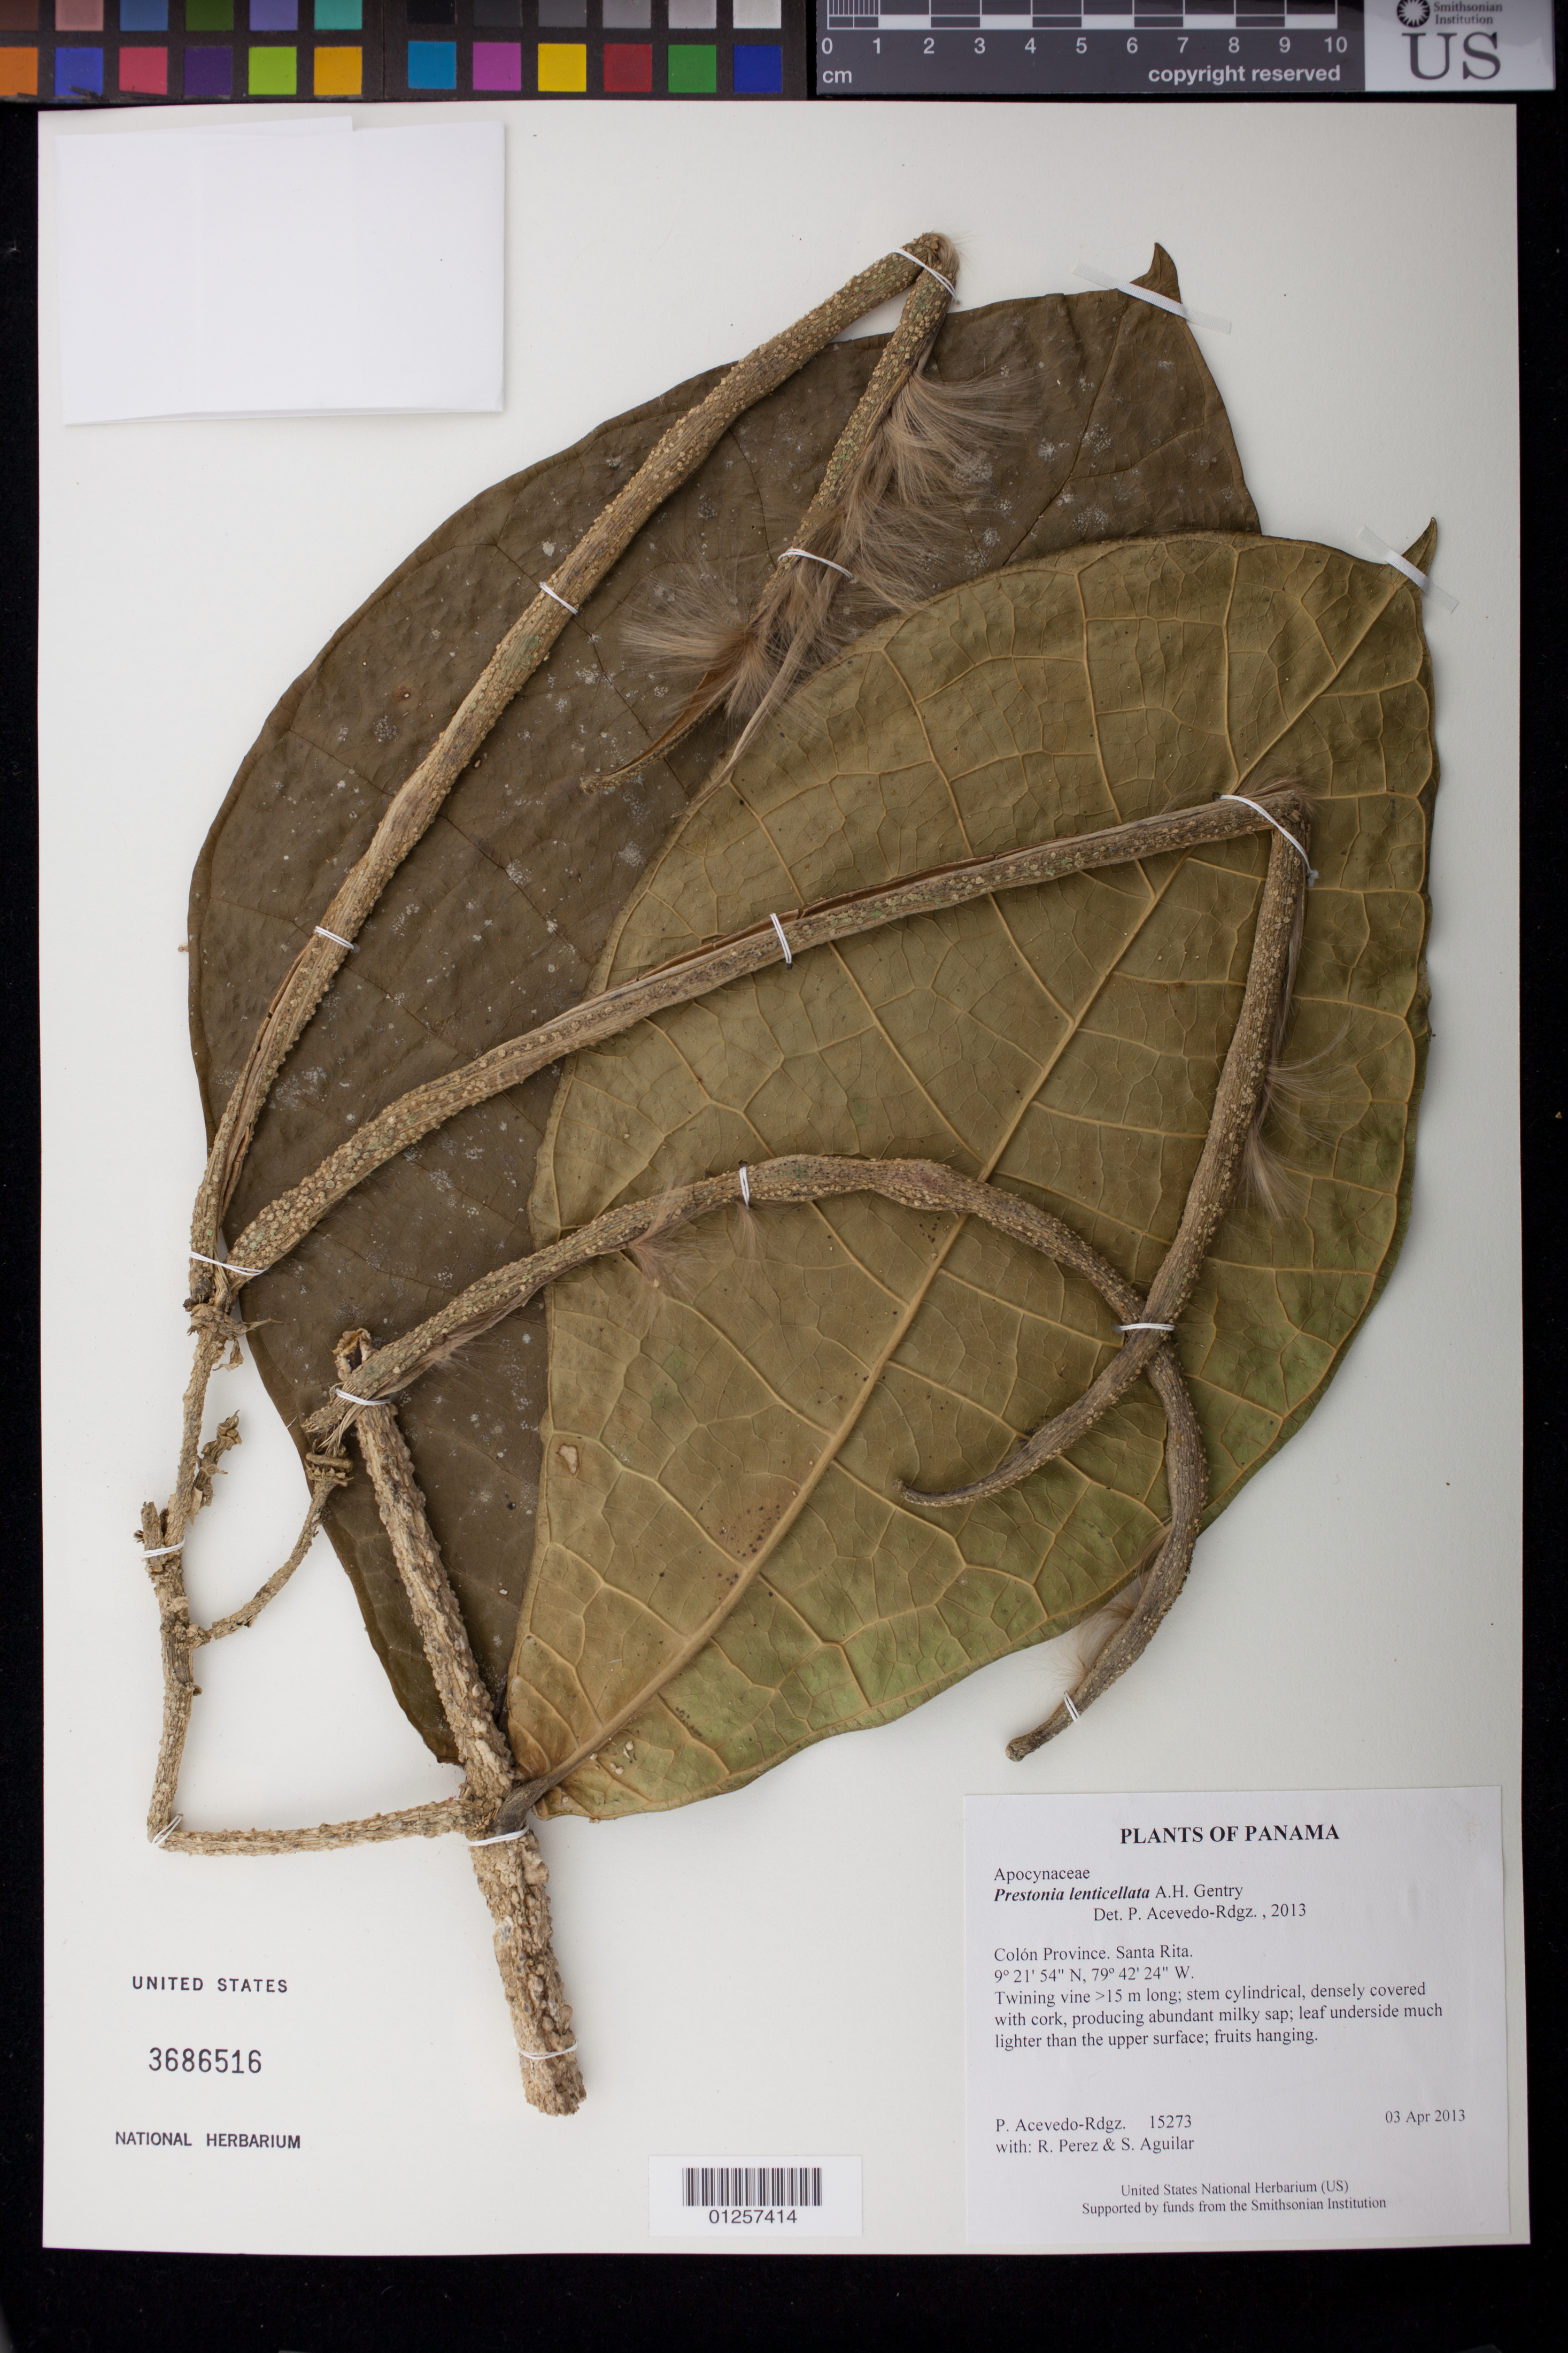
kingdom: Plantae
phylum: Tracheophyta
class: Magnoliopsida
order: Gentianales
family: Apocynaceae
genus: Prestonia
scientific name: Prestonia lenticellata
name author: A.H. Gentry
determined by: Acevedo-Rodríguez, P., (BOT), Smithsonian Institution - National Museum of Natural History (UNITED STATES)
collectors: P. Acevedo-Rodr., R. Perez & S. Aguilar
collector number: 15273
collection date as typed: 03 Apr 2013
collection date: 2013-04-03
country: Panama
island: Colón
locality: Santa Rita.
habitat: Remnant moist forest.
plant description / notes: US, PMA. SCZ, NY, MO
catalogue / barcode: US 3686516